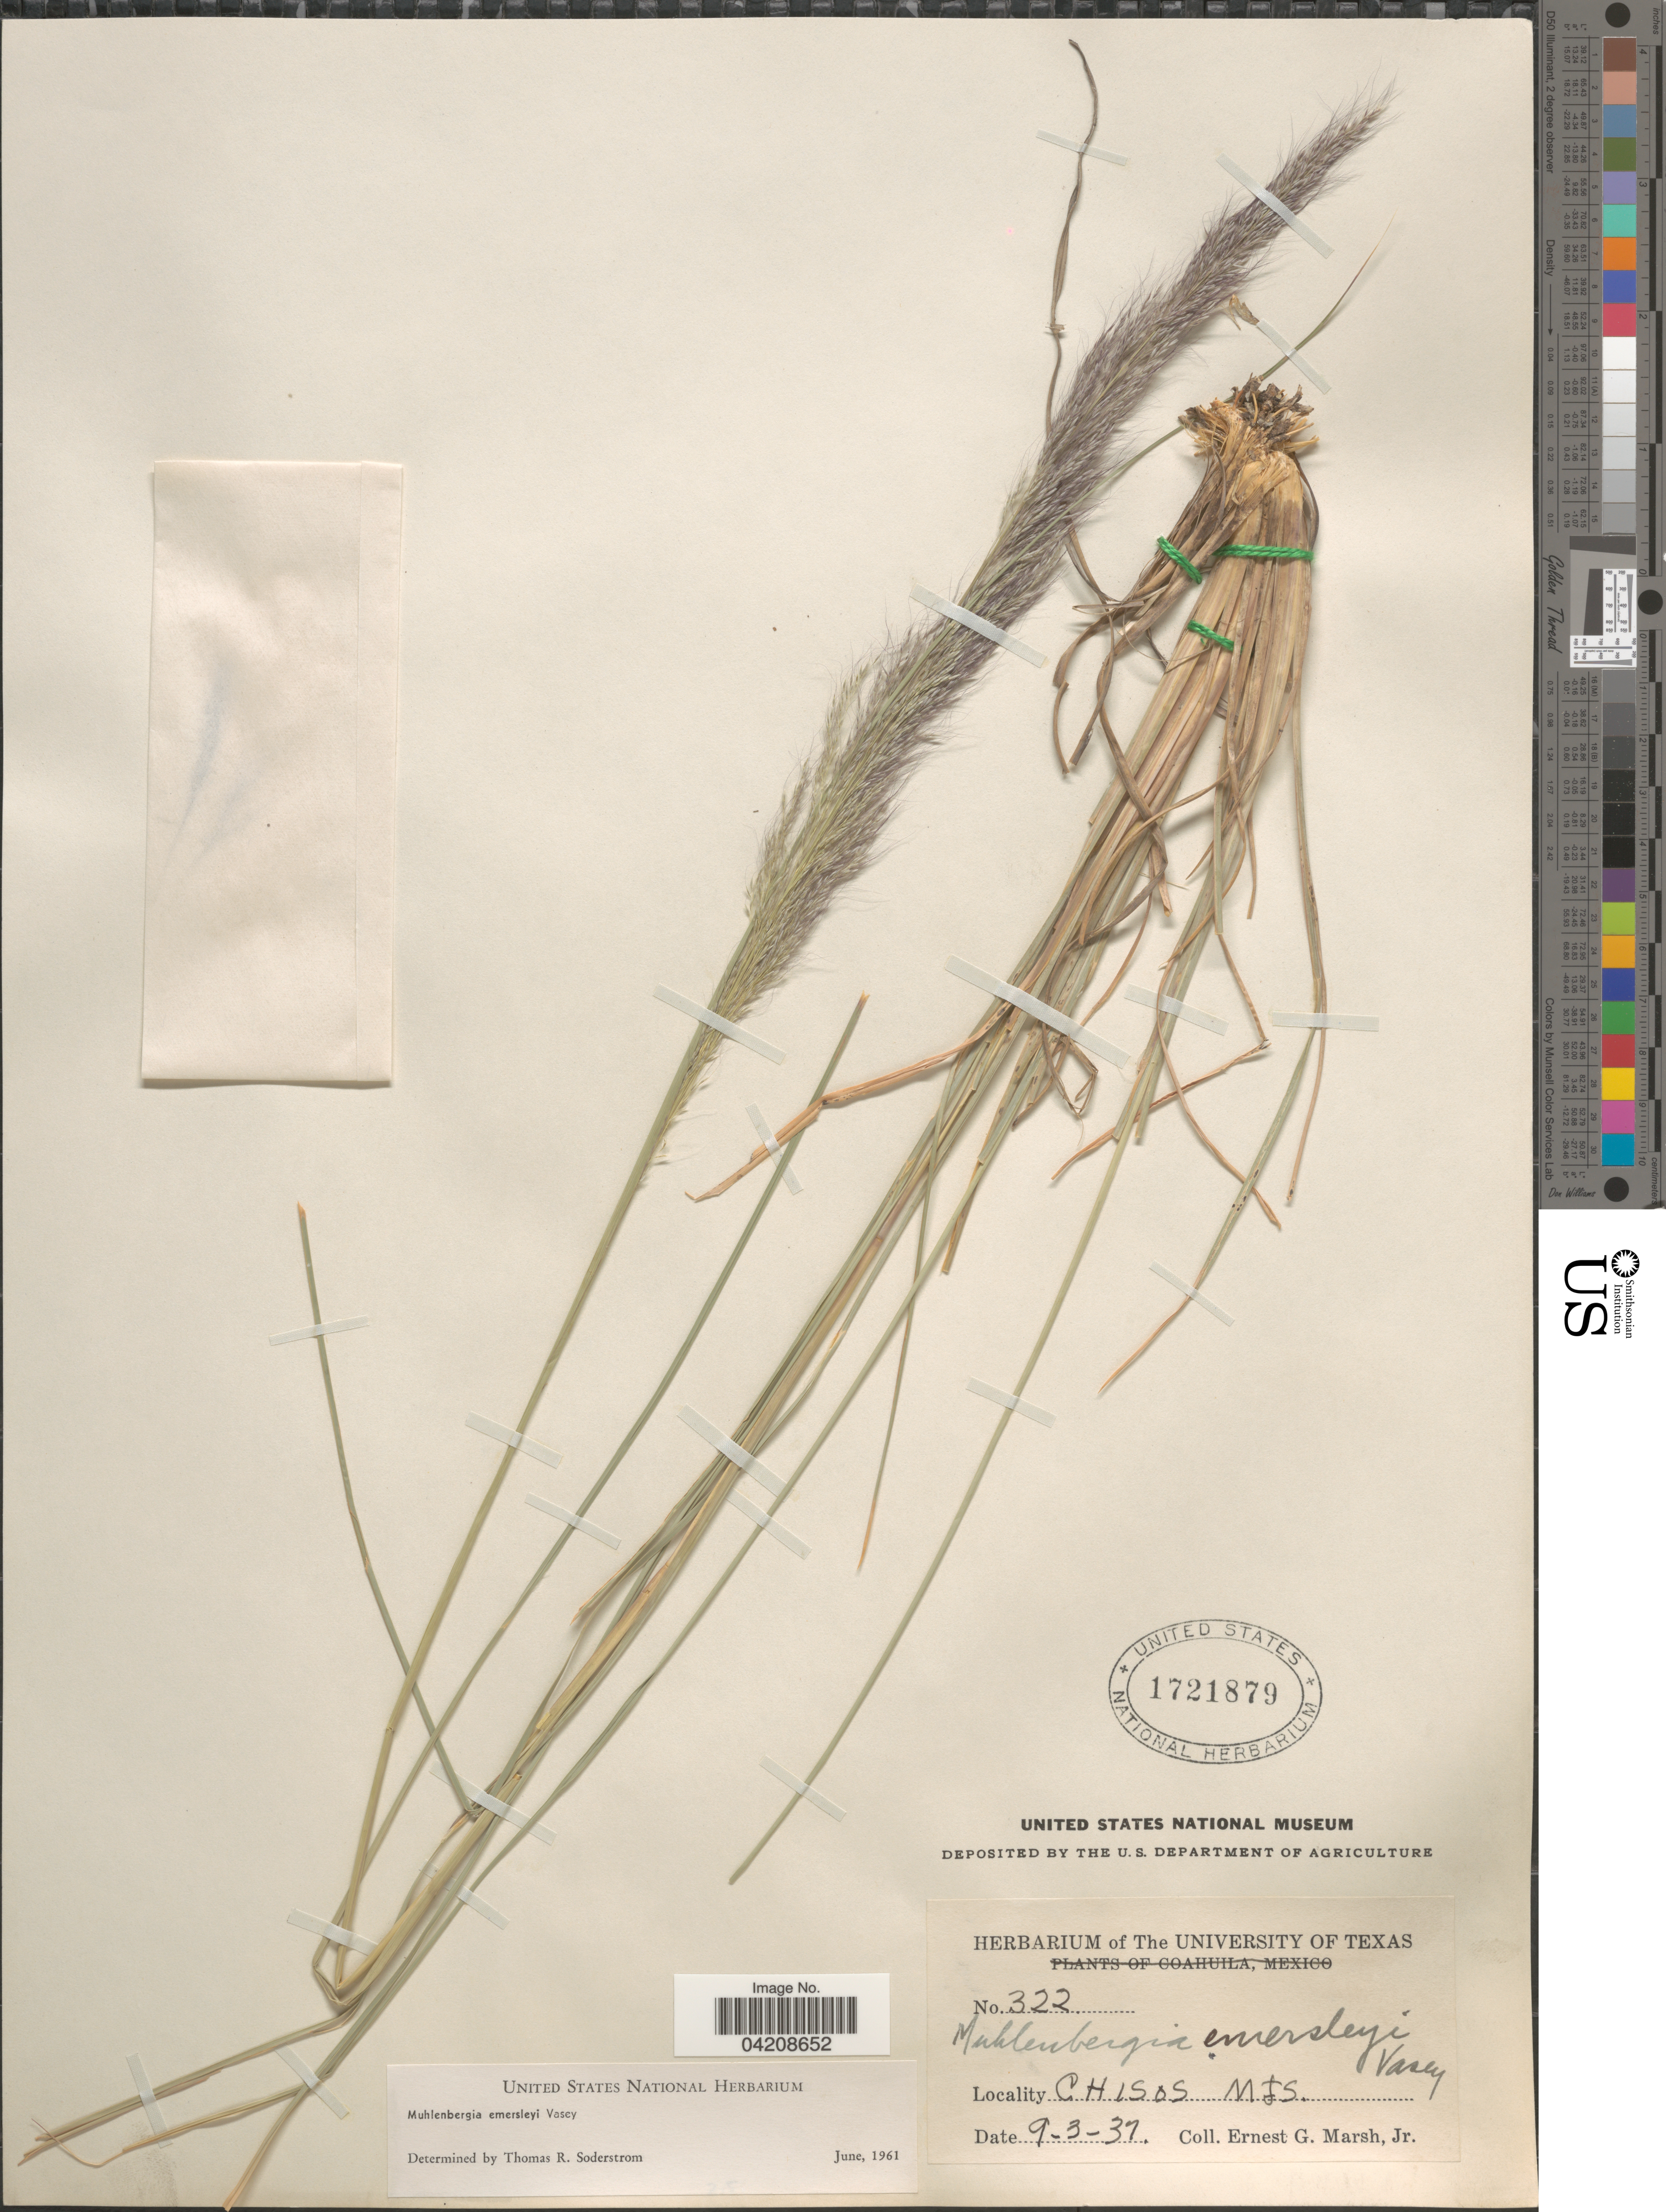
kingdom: Plantae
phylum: Tracheophyta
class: Liliopsida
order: Poales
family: Poaceae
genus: Muhlenbergia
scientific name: Muhlenbergia emersleyi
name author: Vasey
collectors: E. G. Marsh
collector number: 322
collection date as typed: Transcribed d/m/y: 3/9/37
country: United States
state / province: Texas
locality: Chisos Mts.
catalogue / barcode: US 1721879